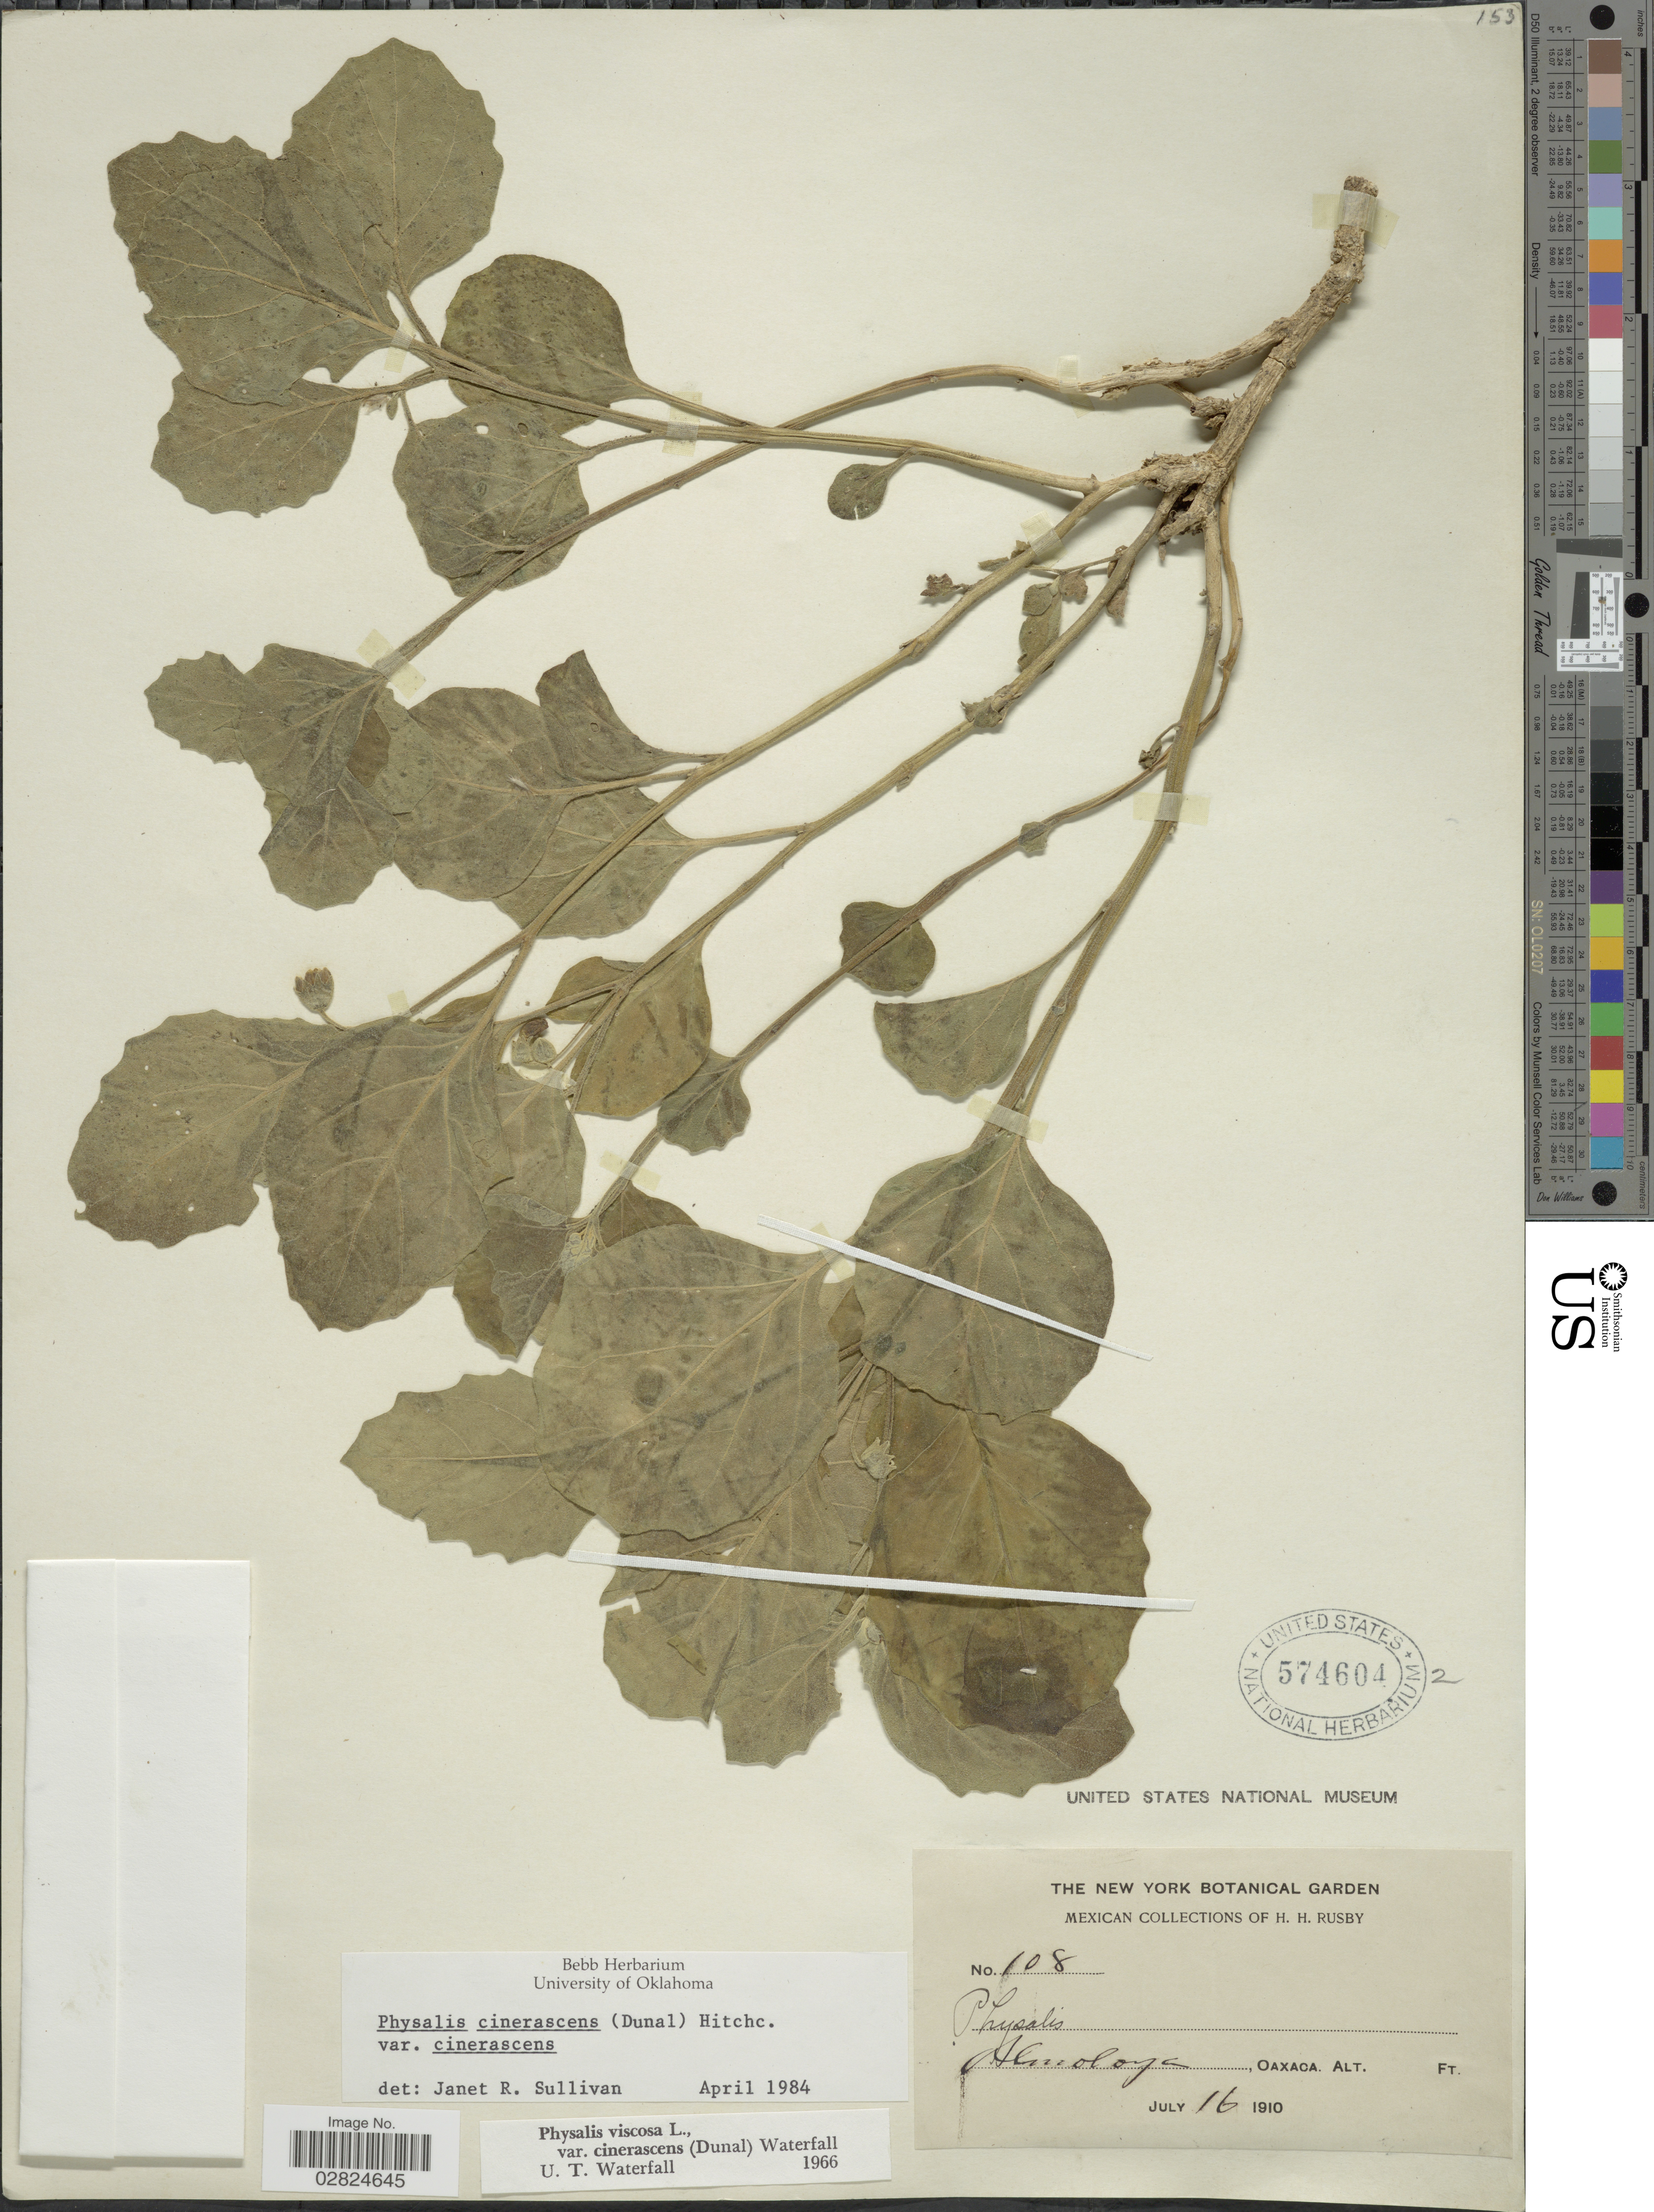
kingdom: Plantae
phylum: Tracheophyta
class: Magnoliopsida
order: Solanales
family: Solanaceae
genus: Physalis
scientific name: Physalis cinerascens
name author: (Dunal) Hitchc.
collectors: H. H. Rusby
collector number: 108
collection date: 1910-07-16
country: Mexico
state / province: Oaxaca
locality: Almoloya.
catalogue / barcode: US 574604